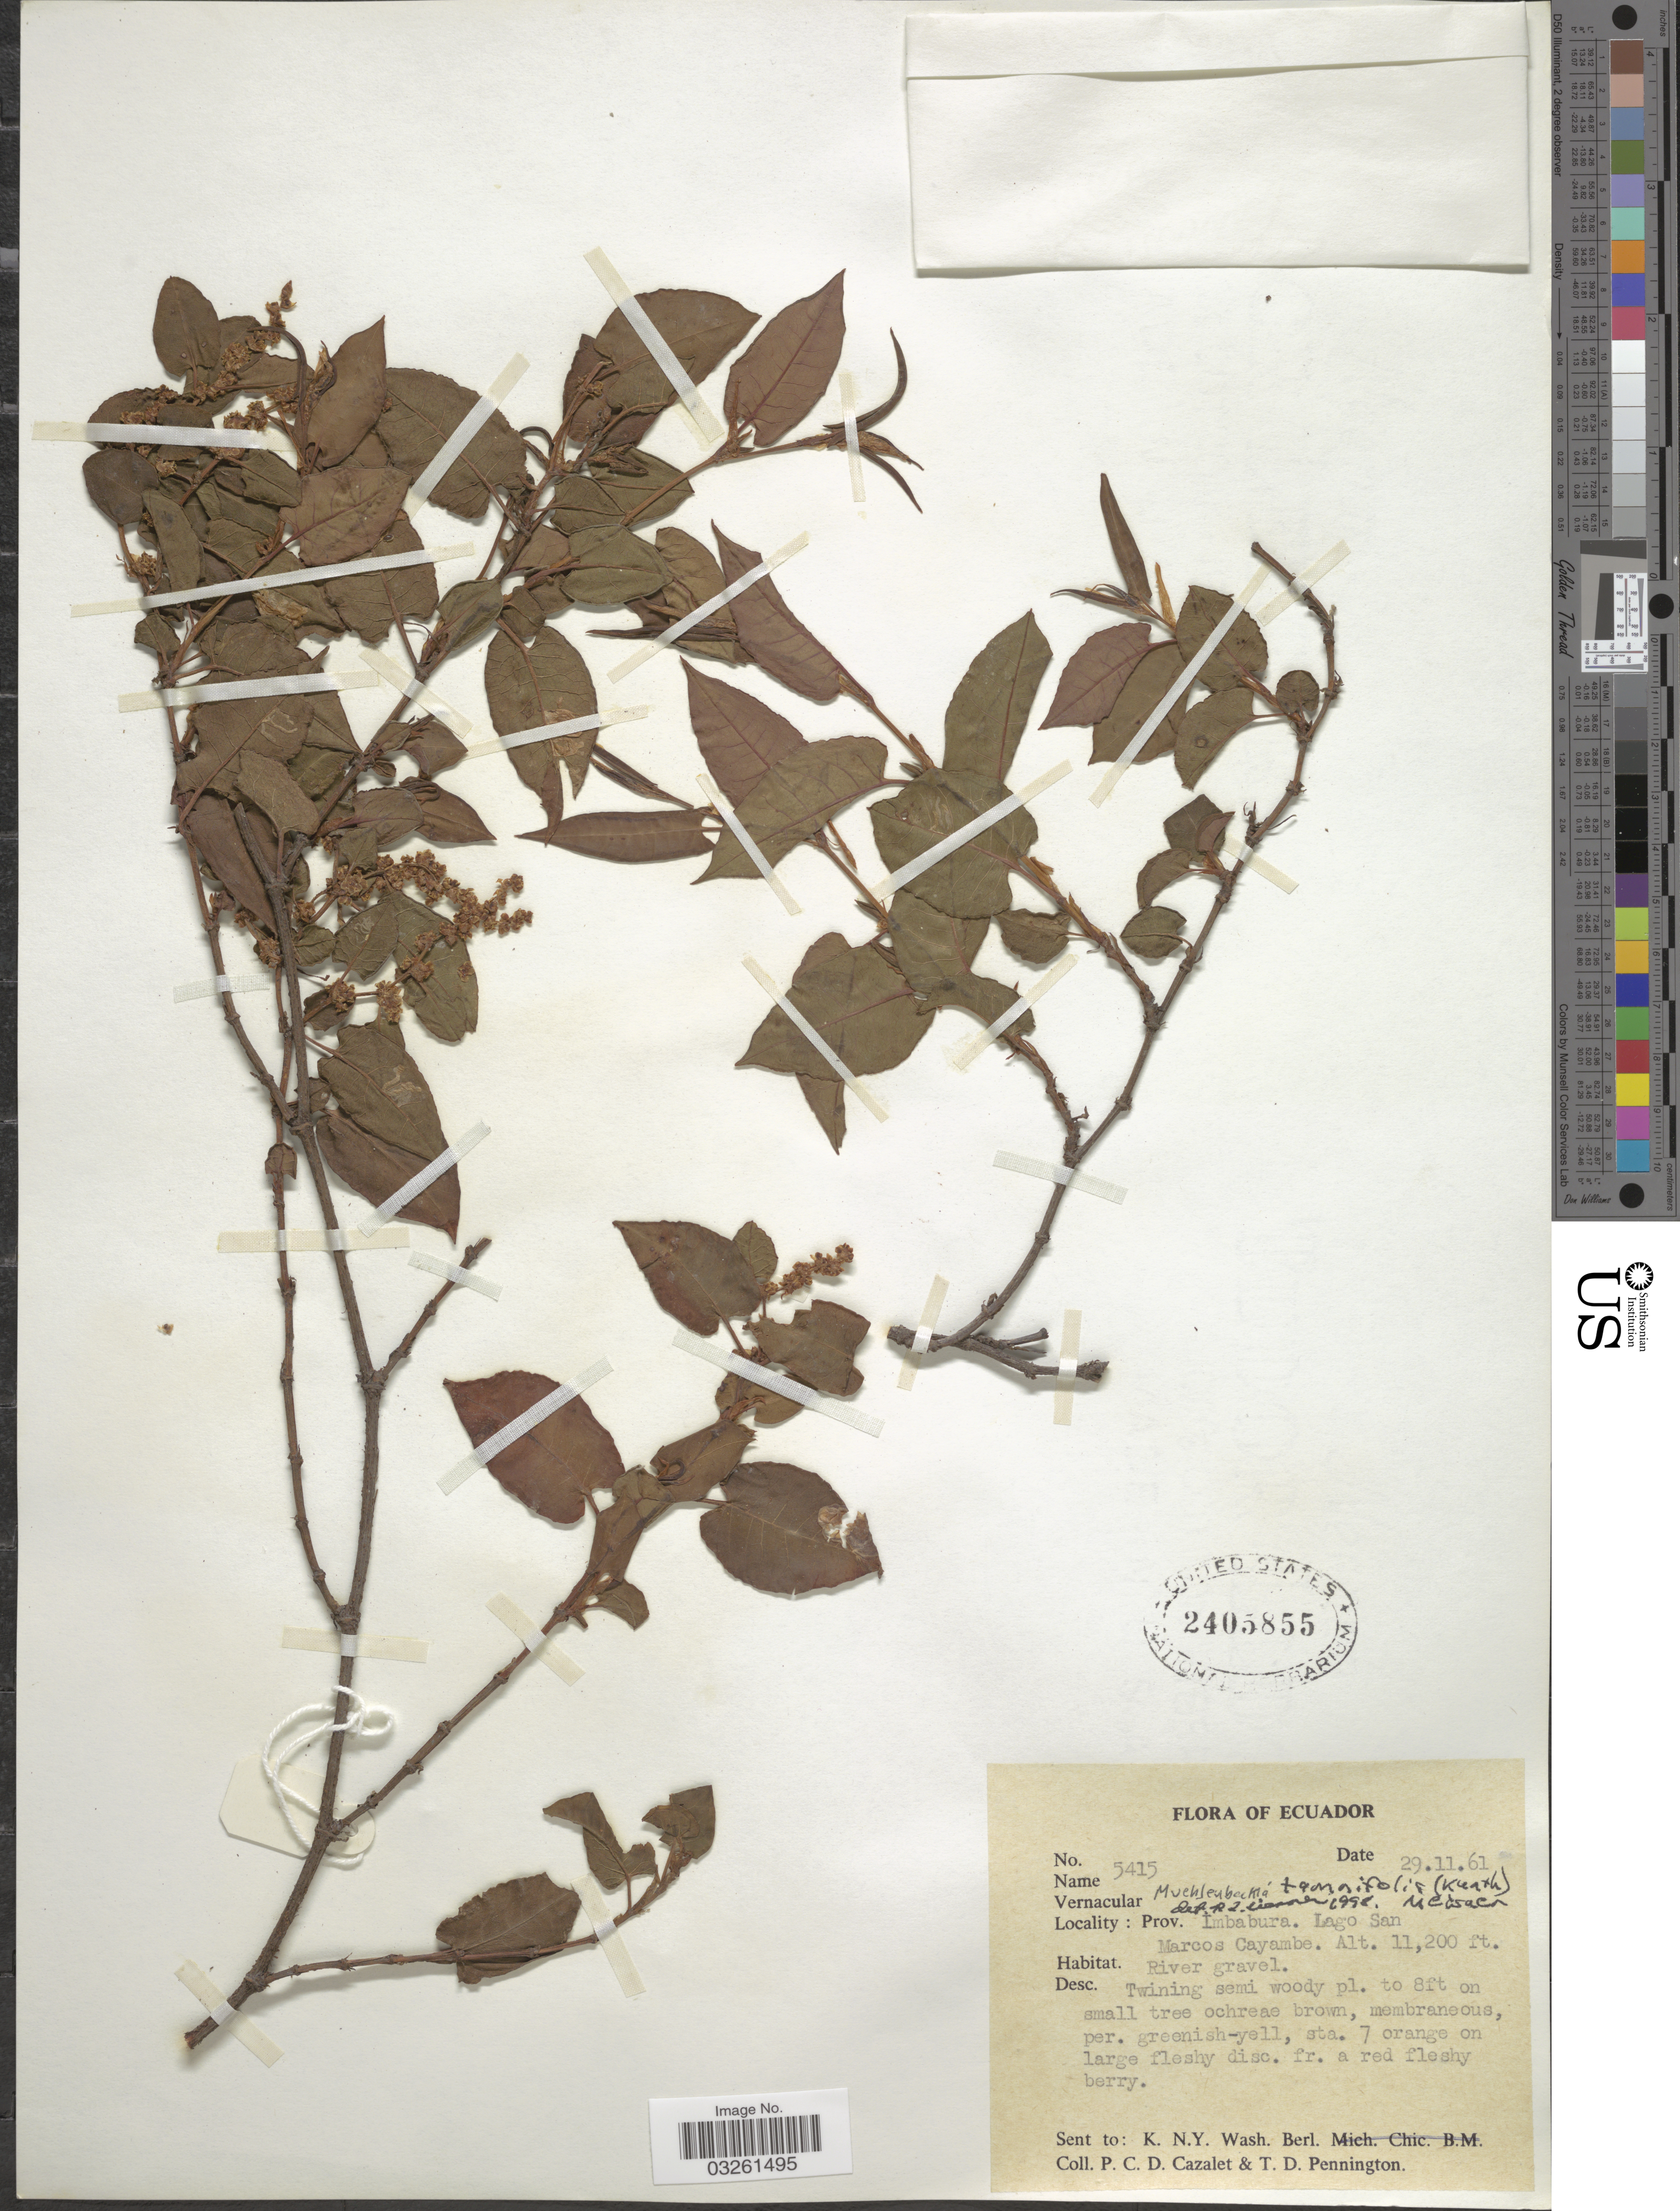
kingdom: Plantae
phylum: Tracheophyta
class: Magnoliopsida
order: Caryophyllales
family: Polygonaceae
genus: Muehlenbeckia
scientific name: Muehlenbeckia tamnifolia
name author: (Kunth) Meisn.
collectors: P. C. D. Cazalet & T. D. Pennington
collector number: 5415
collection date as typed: Transcribed d/m/y: 29/11/61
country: Ecuador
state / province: Imbabura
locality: Lago San Marcos Cayambe.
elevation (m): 3414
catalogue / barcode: US 2405855